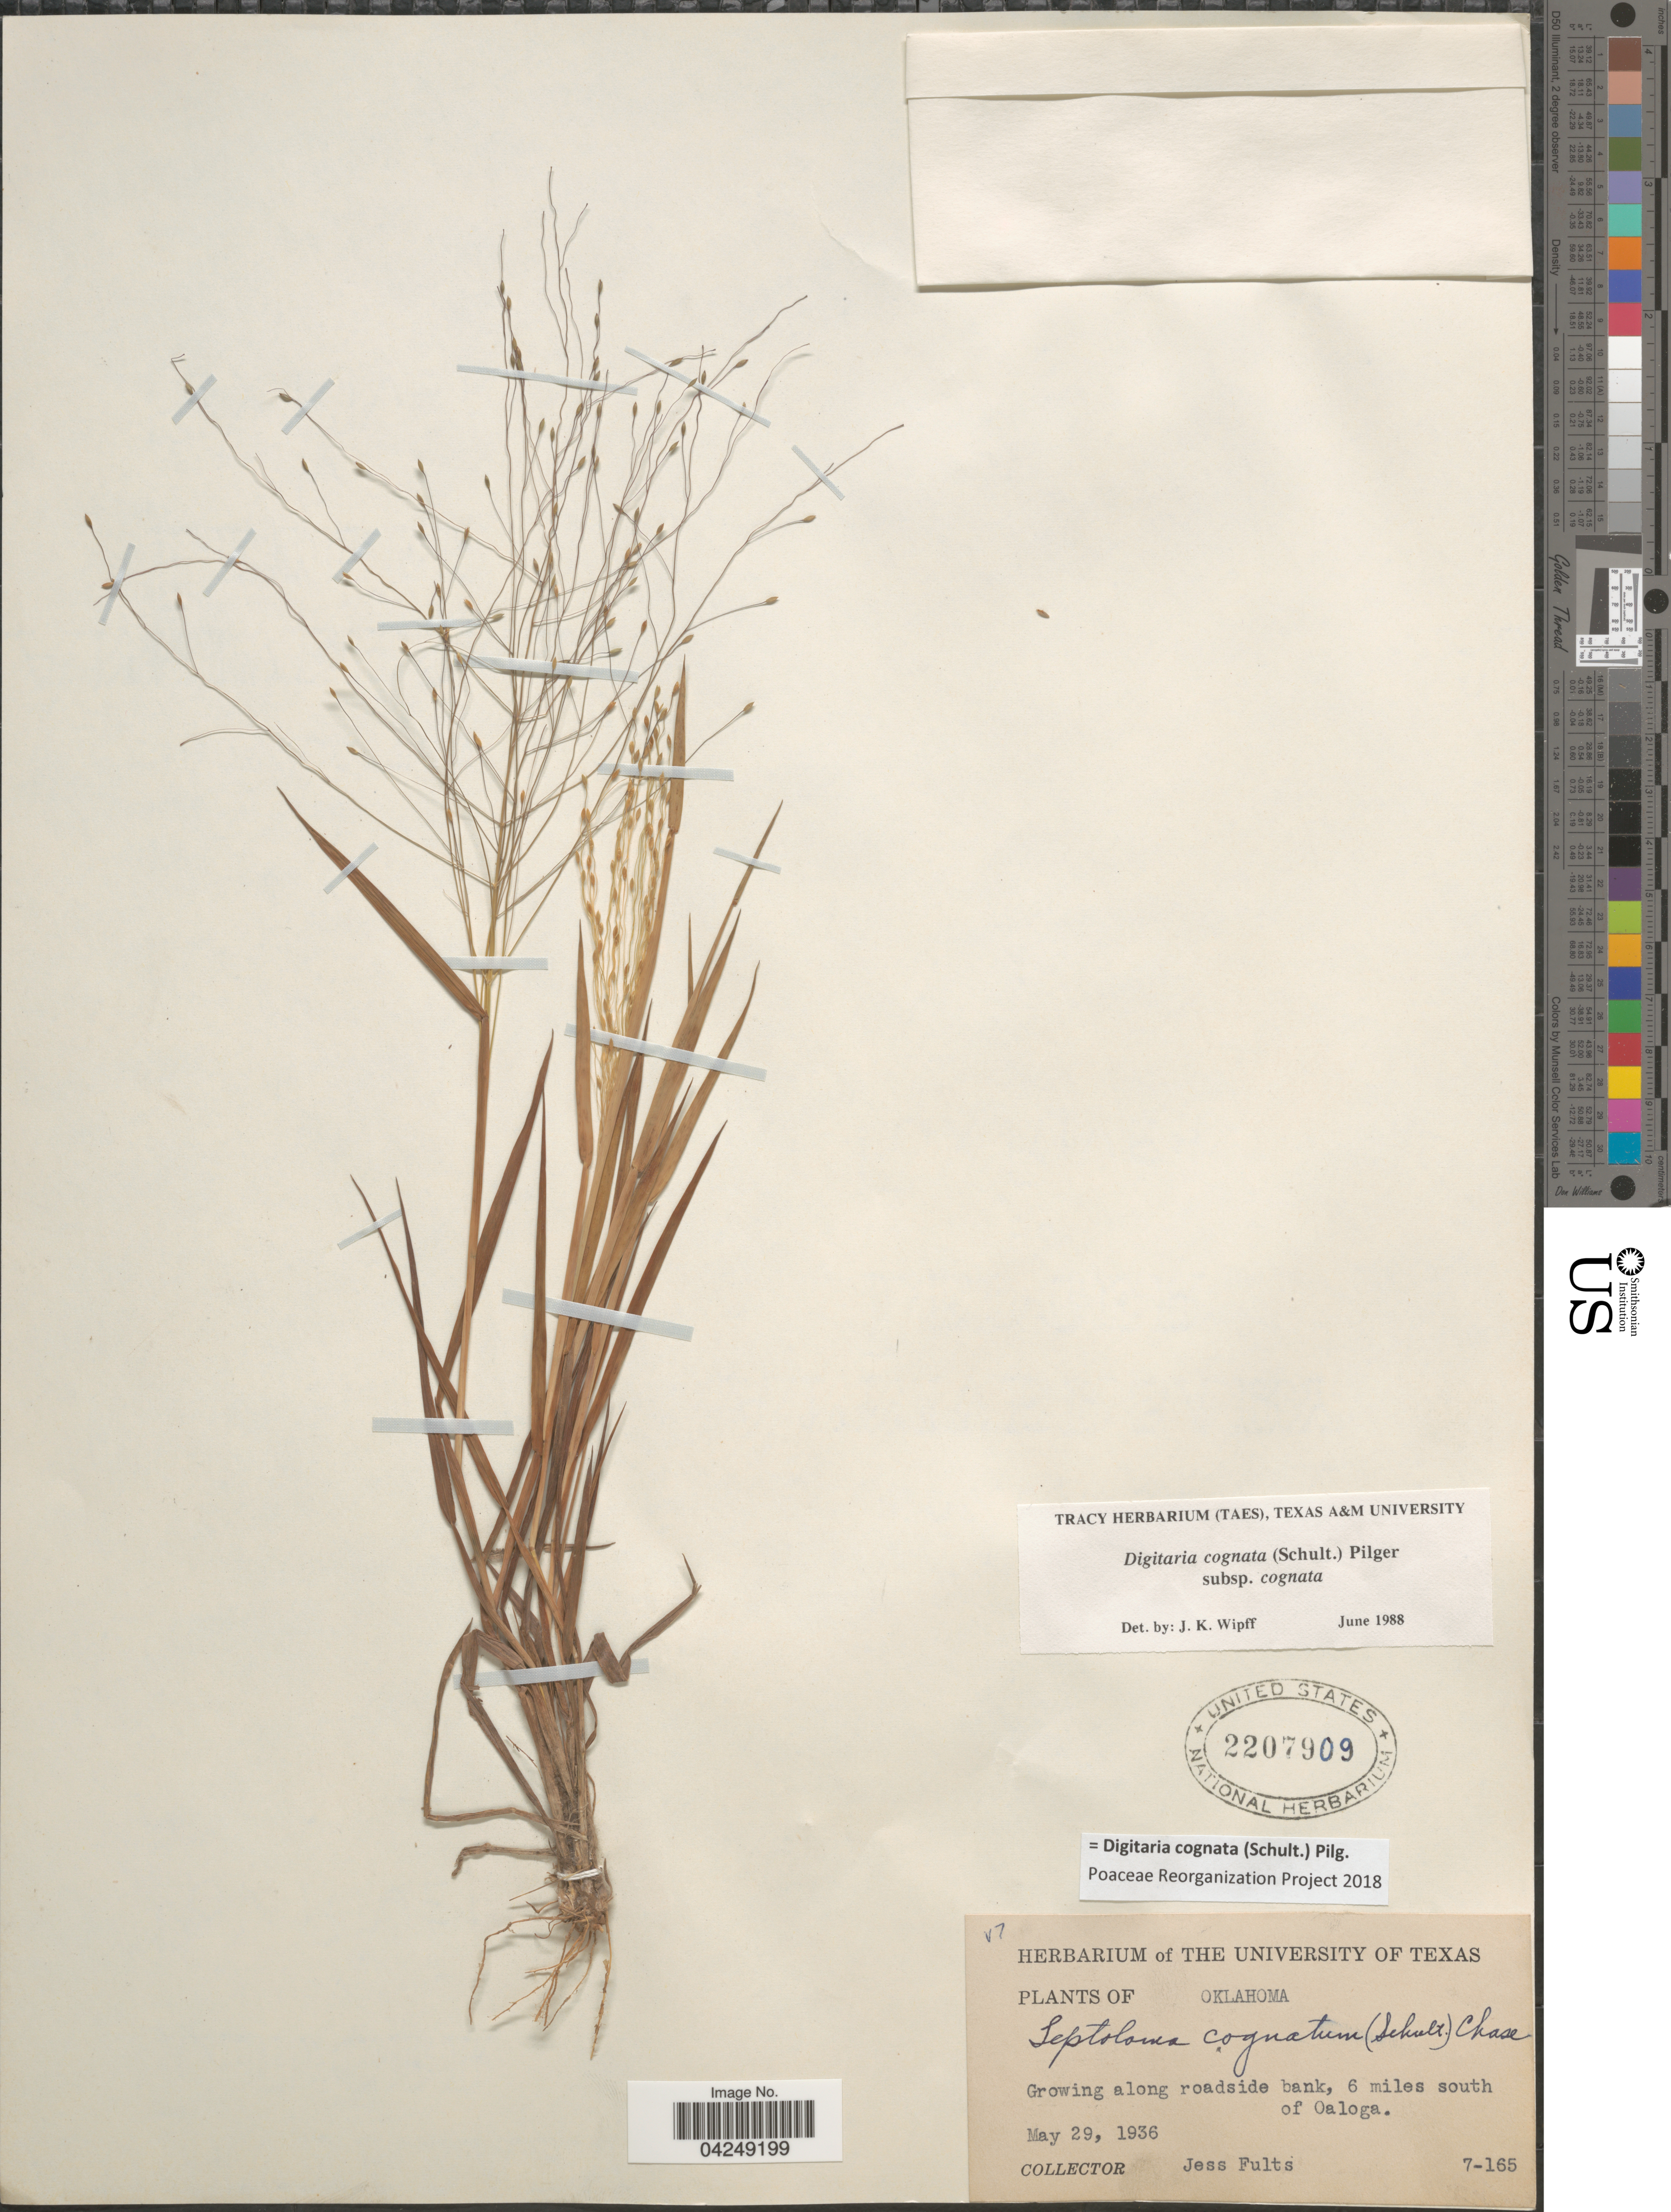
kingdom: Plantae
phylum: Tracheophyta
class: Liliopsida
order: Poales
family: Poaceae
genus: Digitaria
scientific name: Digitaria cognata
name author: (Scult.) Pilg.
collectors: J. Fults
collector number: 7-165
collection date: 1936-05-29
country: United States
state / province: Oklahoma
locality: Growing along roadside bank, 6 miles south of Oaloga.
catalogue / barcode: US 2207909